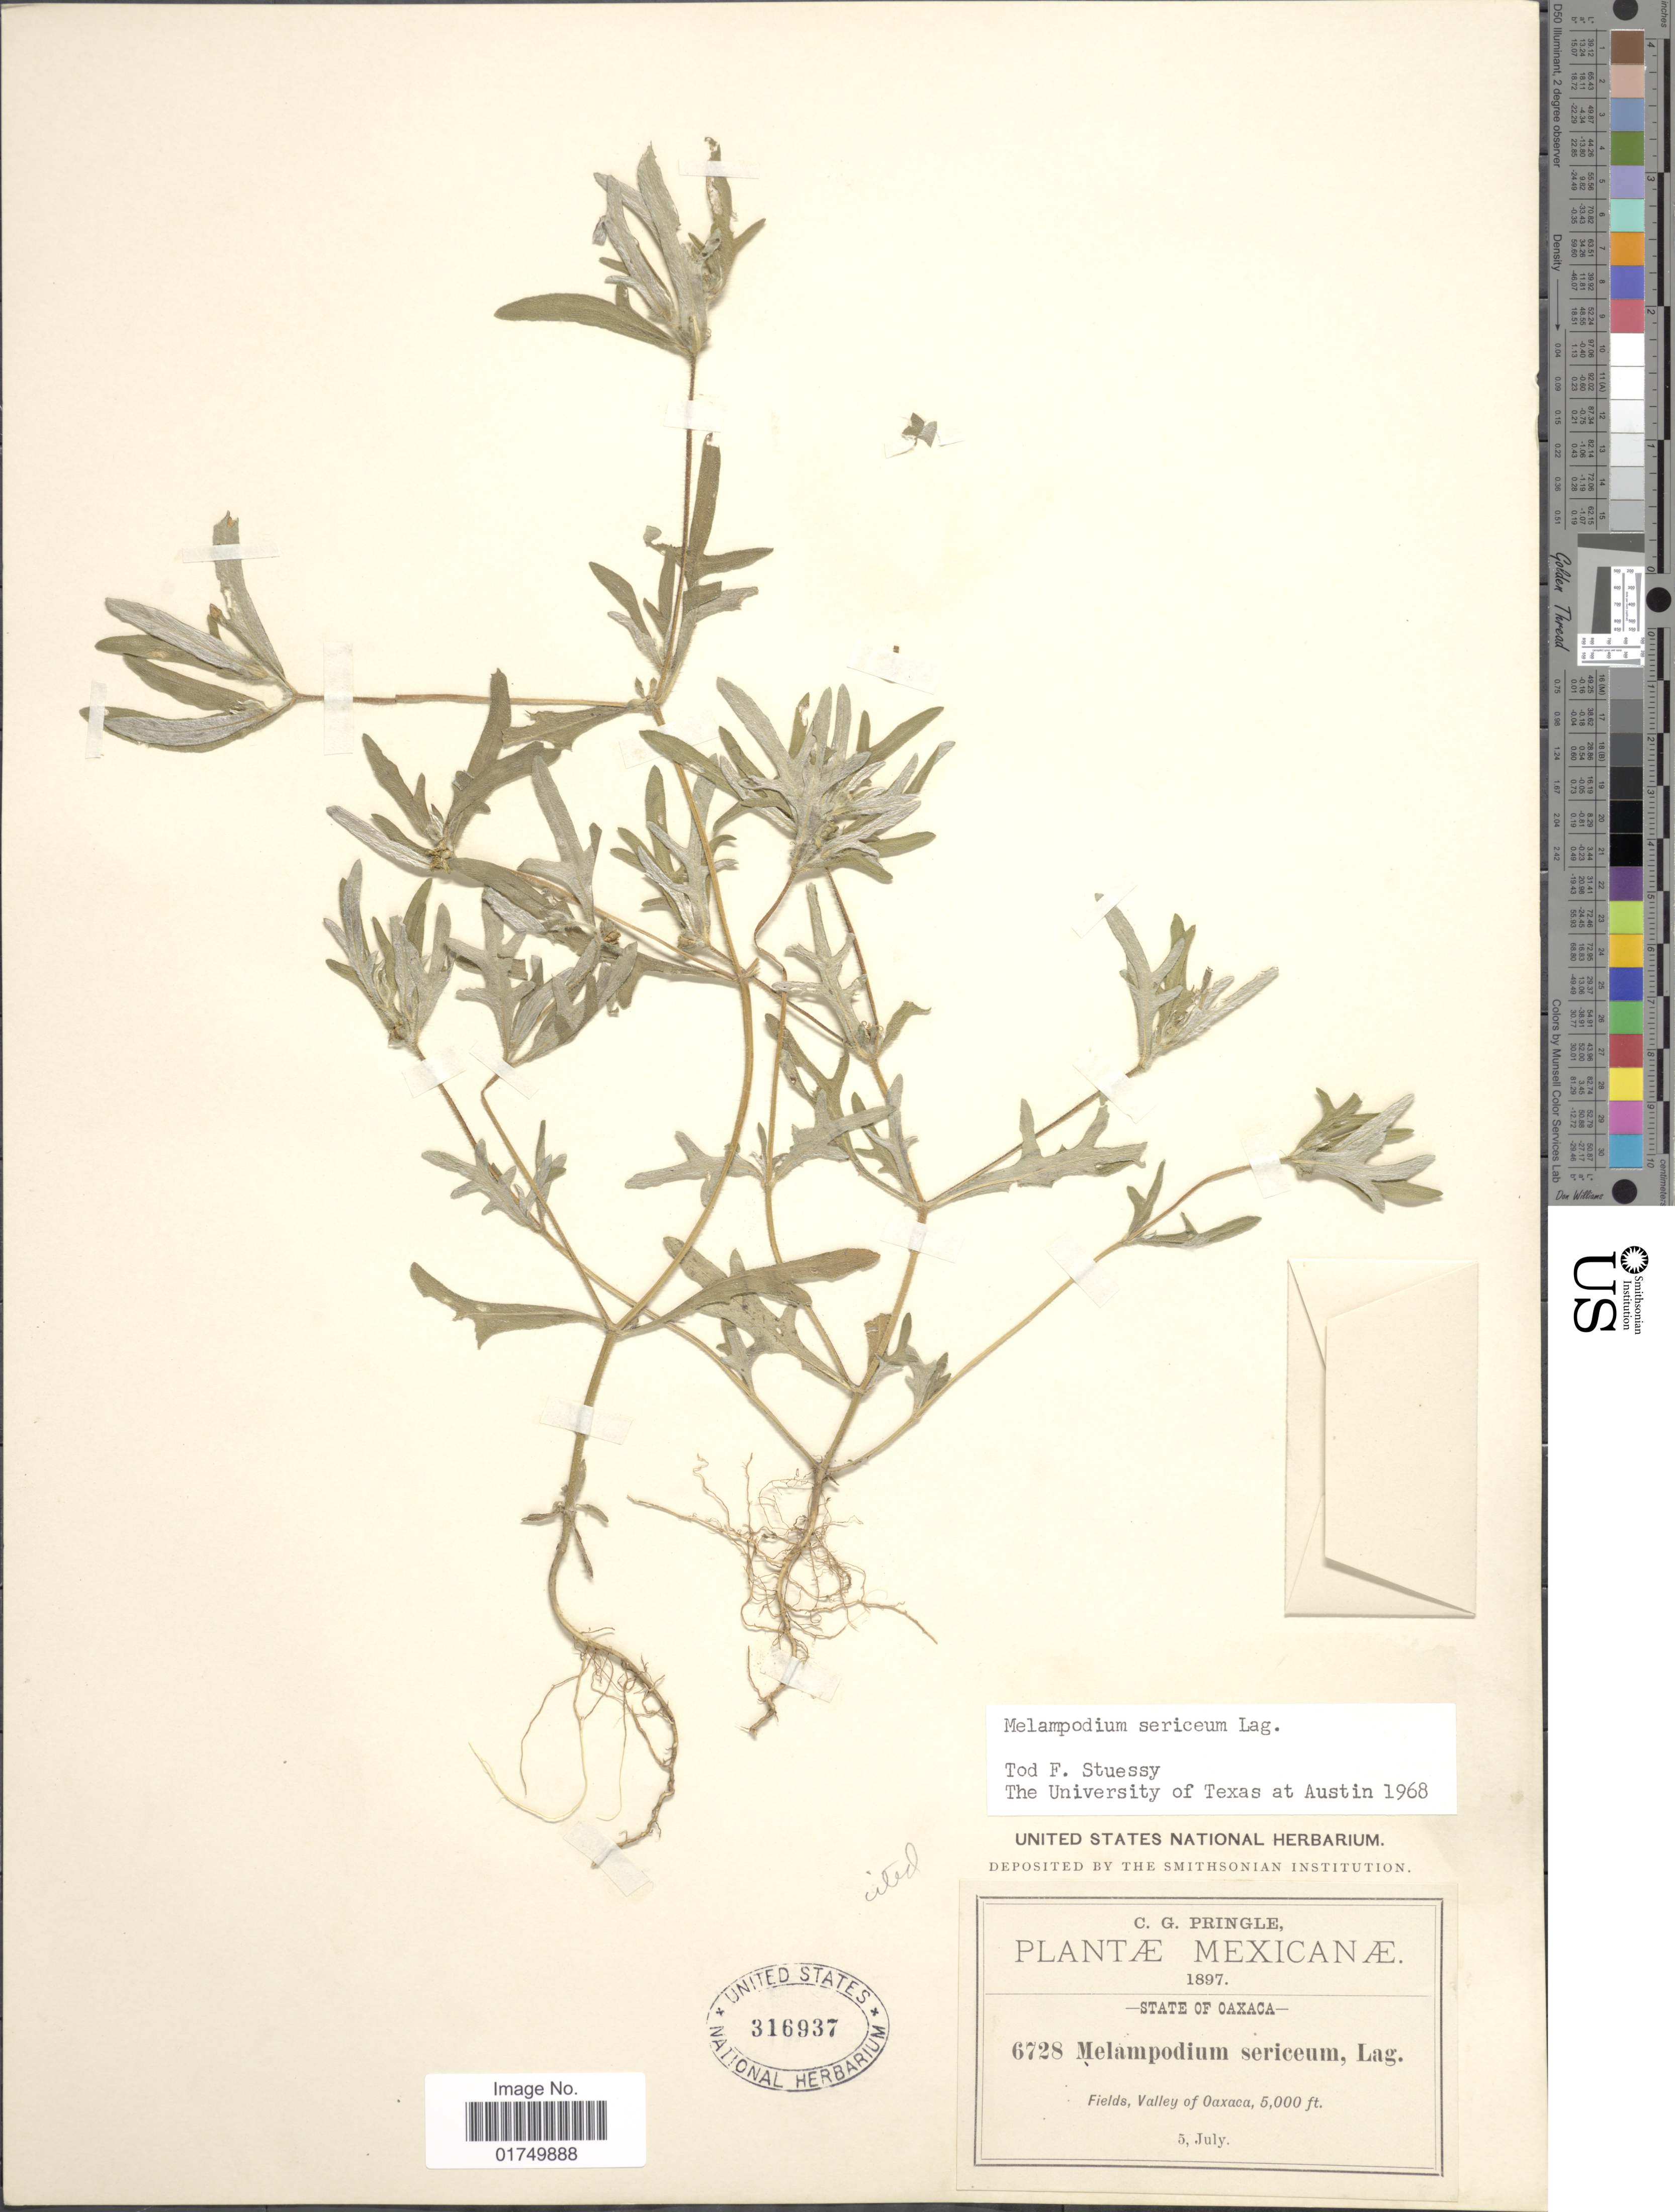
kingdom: Plantae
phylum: Tracheophyta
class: Magnoliopsida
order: Asterales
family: Asteraceae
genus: Melampodium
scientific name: Melampodium sericeum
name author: Kunth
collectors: C. G. Pringle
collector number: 6728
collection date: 1897-07-05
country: Mexico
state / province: Oaxaca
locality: State of Oaxaca. Fields, Valley of Oaxaca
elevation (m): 1524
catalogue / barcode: US 316937